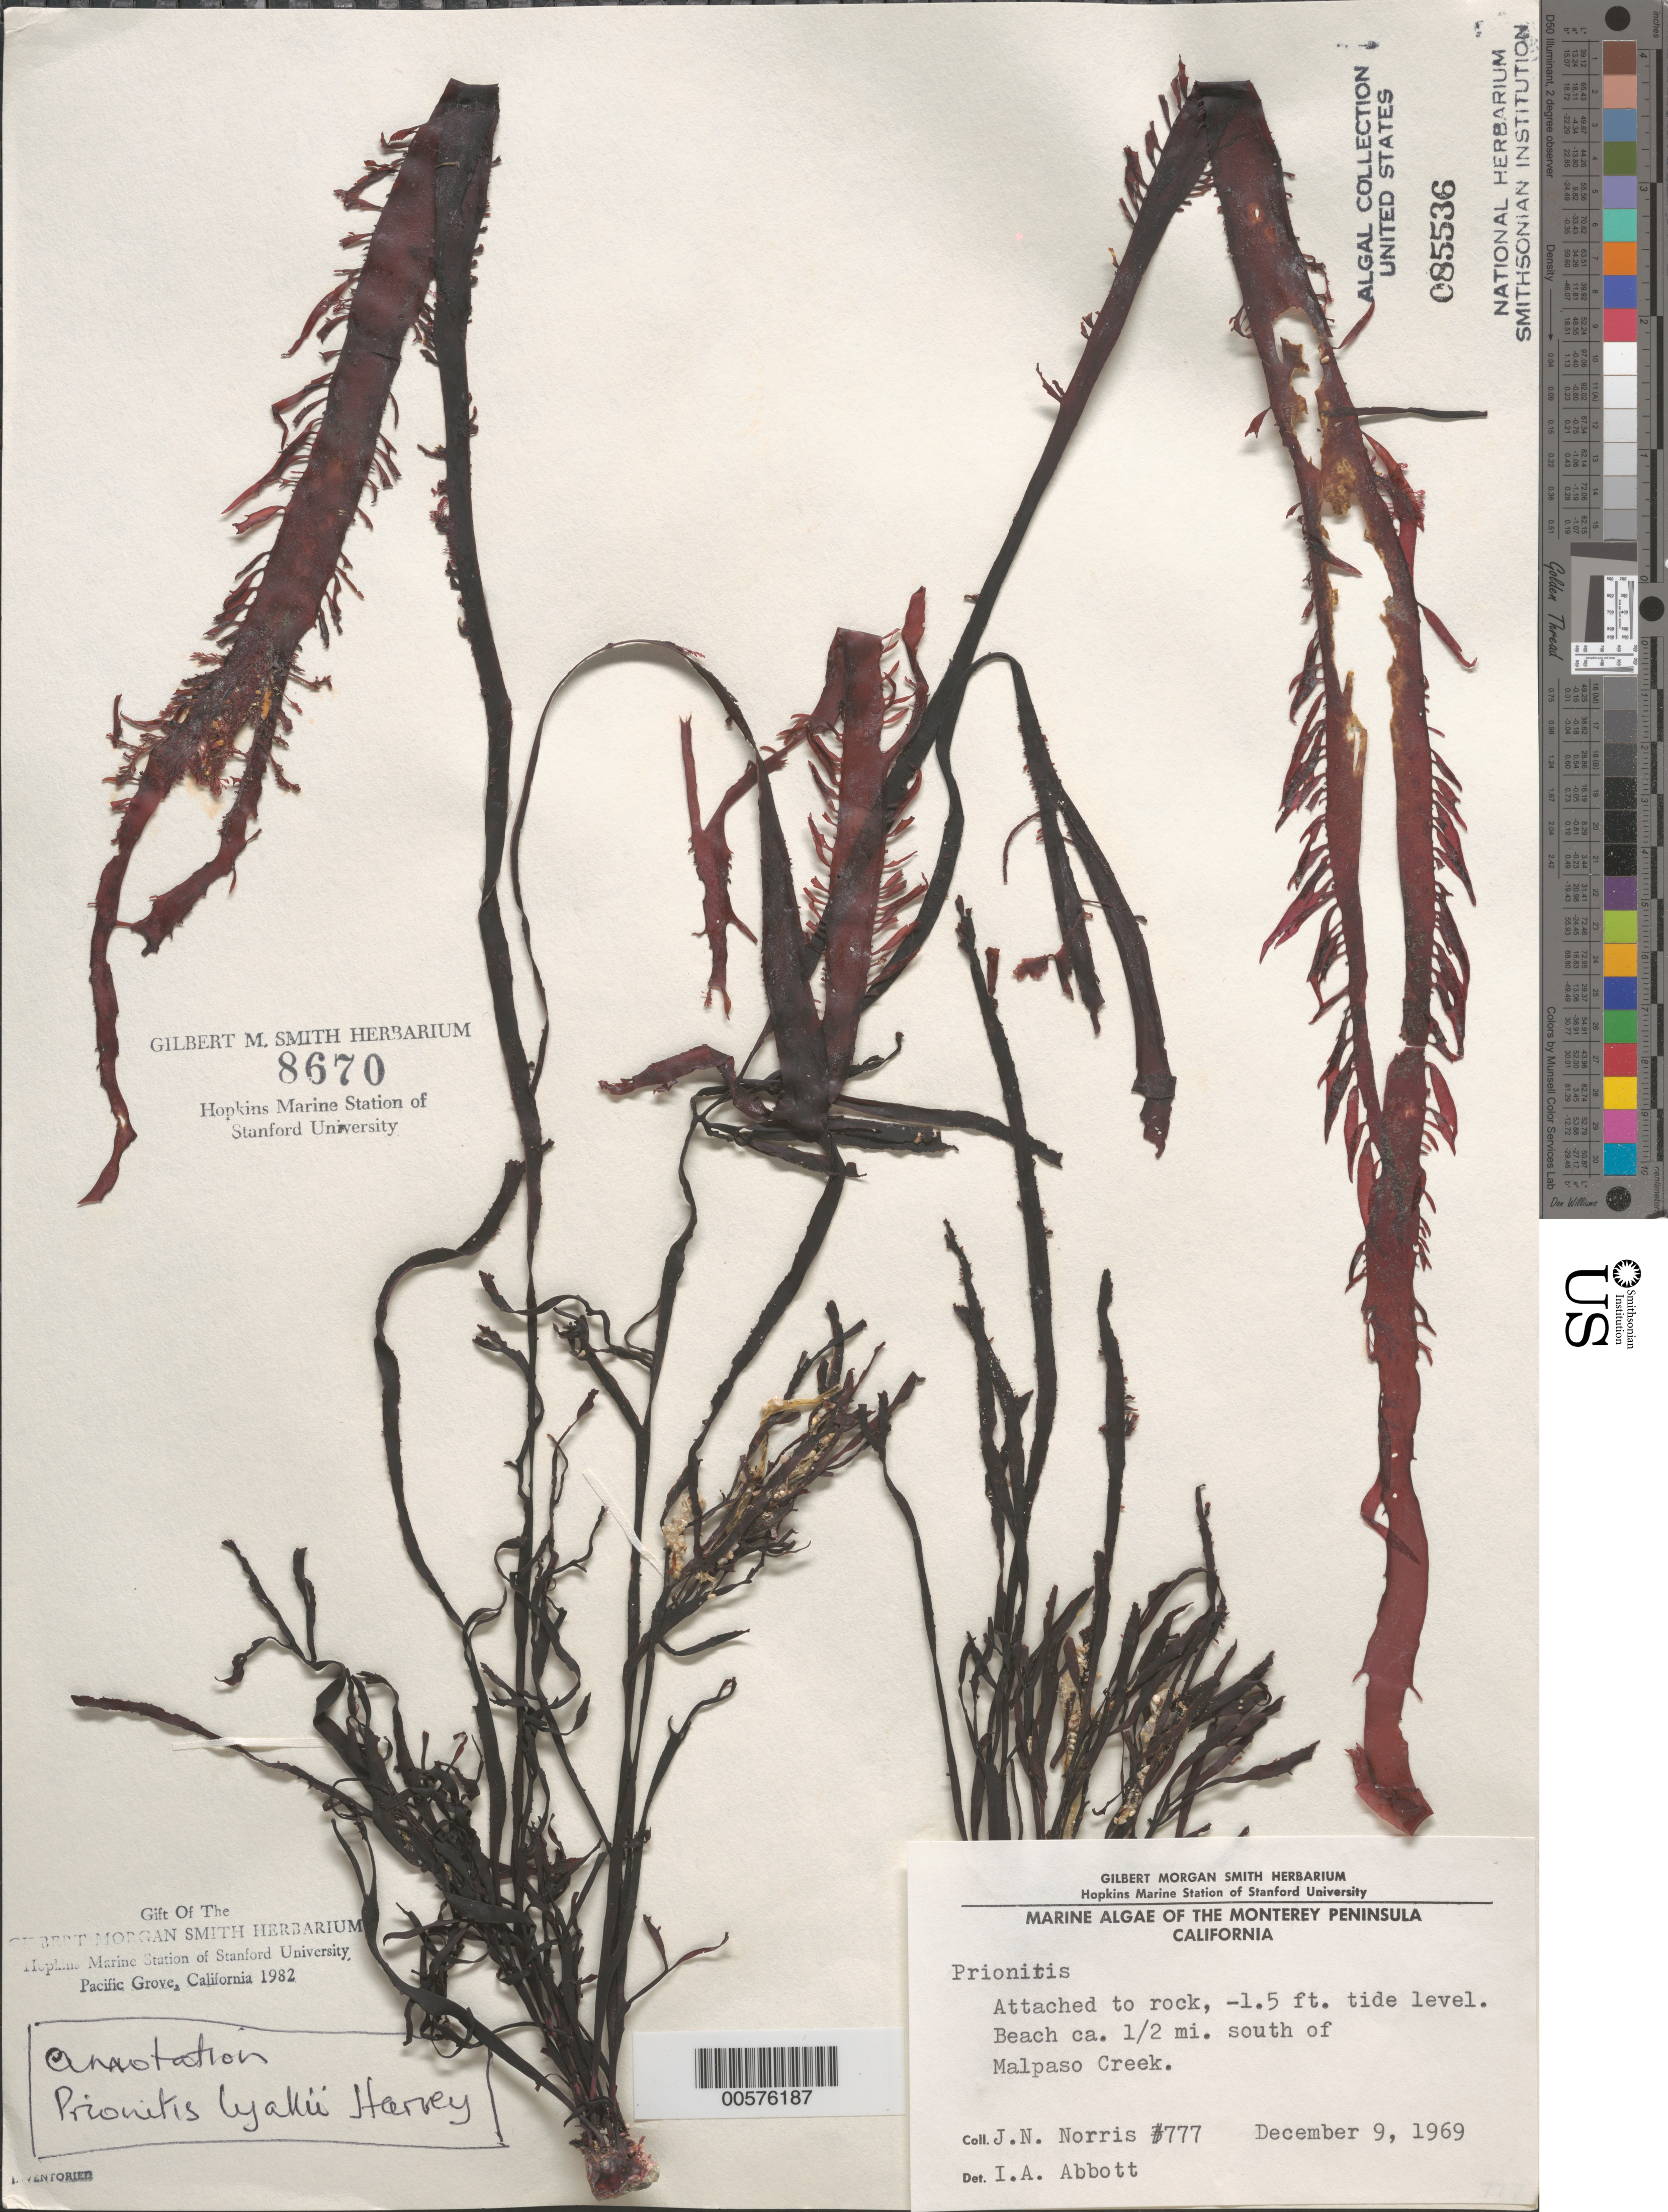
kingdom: Plantae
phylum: Rhodophyta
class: Florideophyceae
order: Cryptonemiales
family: Cryptonemiaceae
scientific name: Prionitis sternbergii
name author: (C. Agardh) J. Agardh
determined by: Algae name updating Project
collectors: J. N. Norris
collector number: JN-777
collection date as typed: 09 Dec 1969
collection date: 1969-12-09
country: United States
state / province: California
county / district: Monterey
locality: Beach ca. 0.5 mile south of Malpaso Creek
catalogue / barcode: US 85536